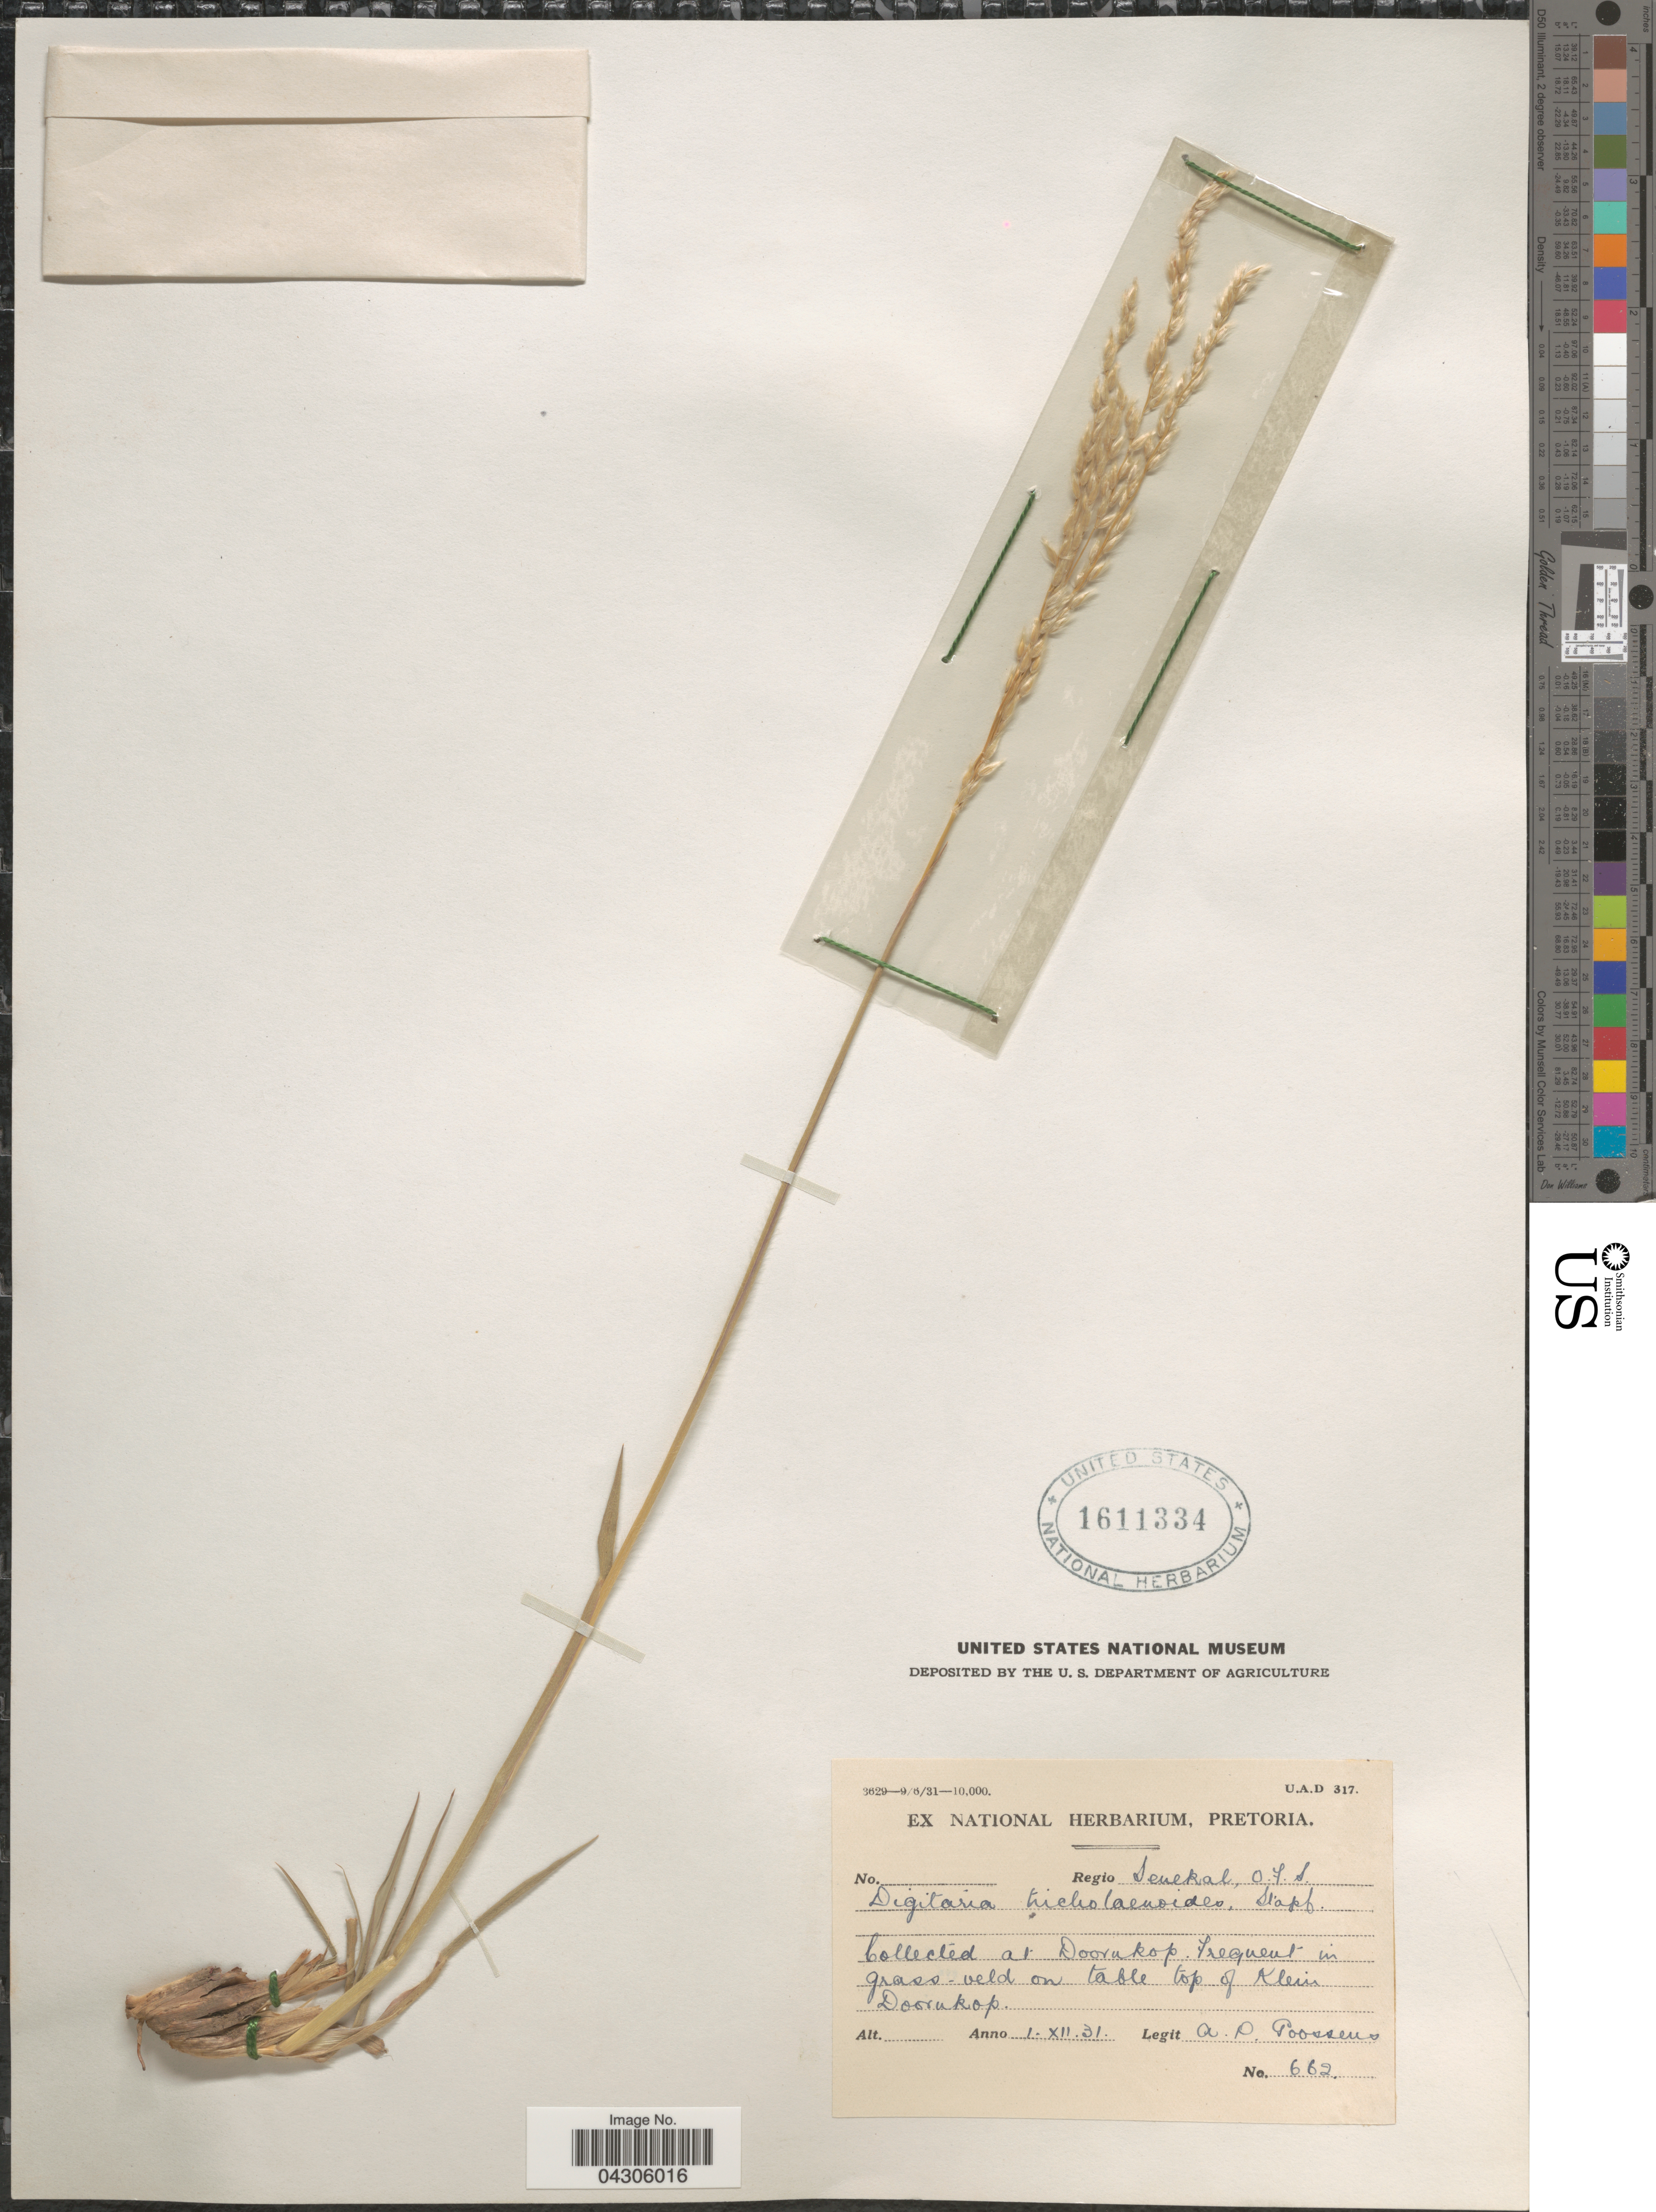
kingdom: Plantae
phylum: Tracheophyta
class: Liliopsida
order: Poales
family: Poaceae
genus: Digitaria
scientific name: Digitaria tricholaenoides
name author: Stapf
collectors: A. P. G. Goossens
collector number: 662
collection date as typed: Transcribed d/m/y: 1/12/31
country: South Africa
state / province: Free State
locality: Regio Senekal. At Doornkop. Frequent in grass-veld on table top of Klein Doornkop.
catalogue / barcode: US 1611334